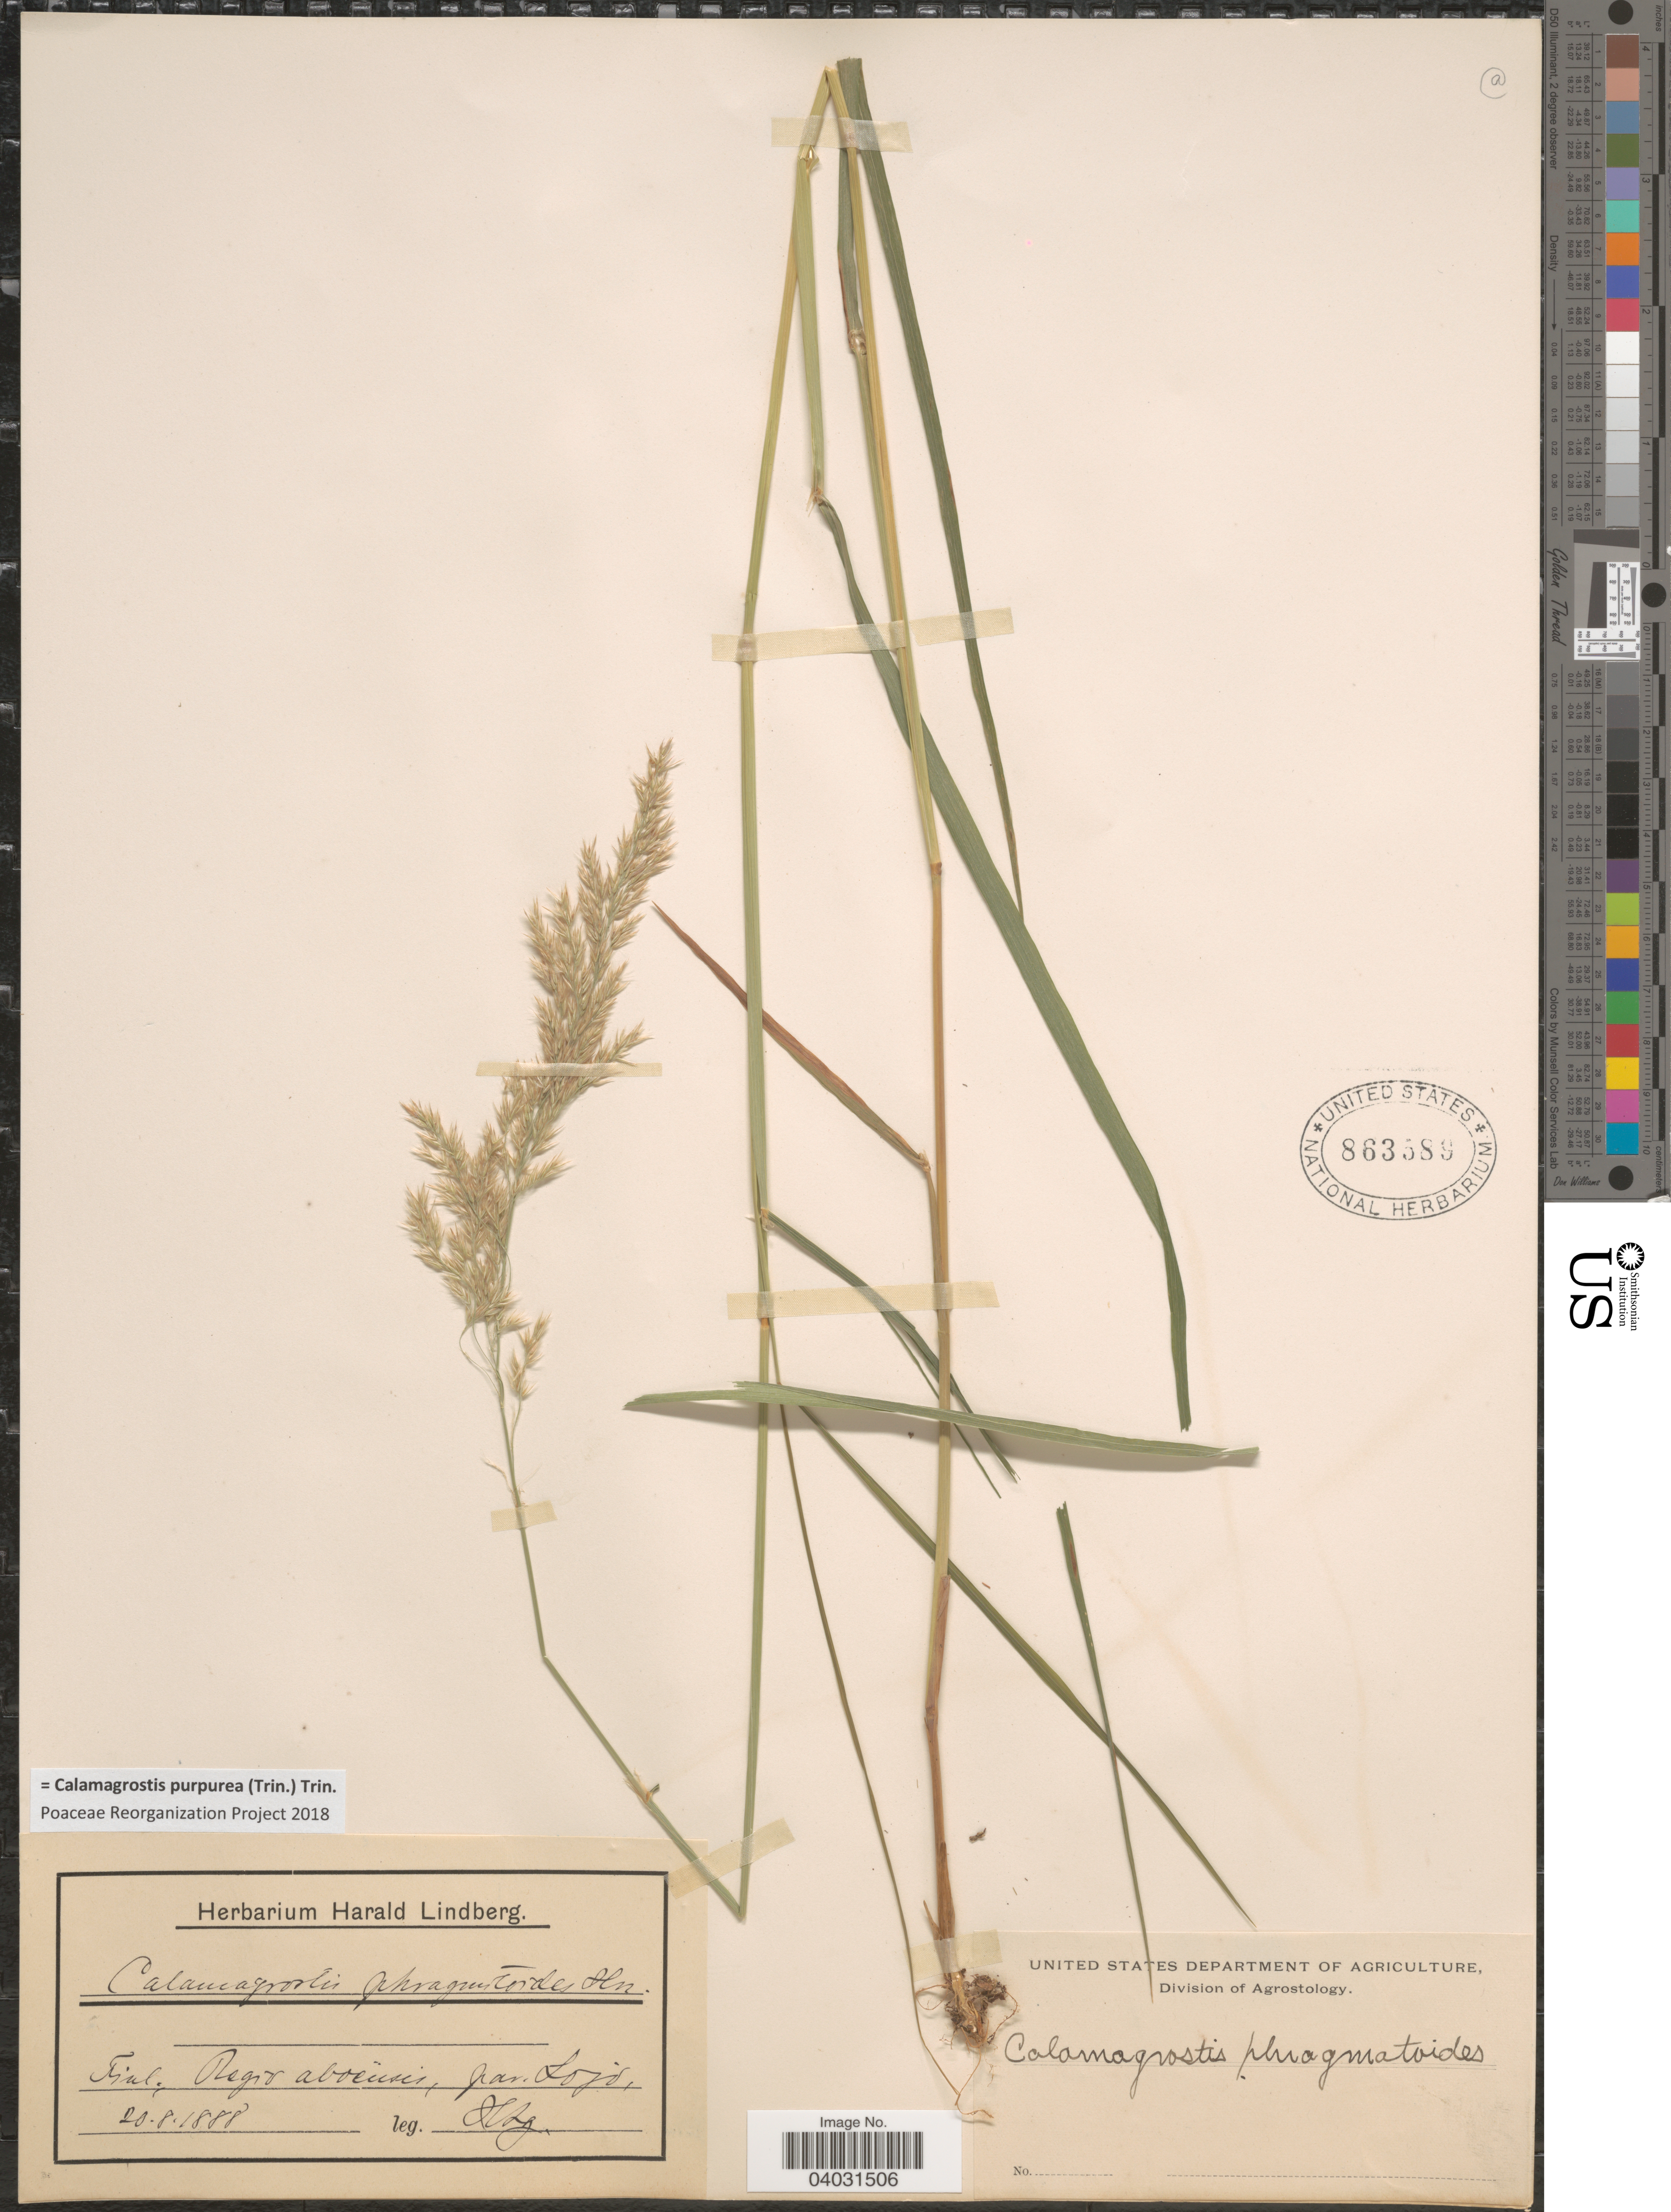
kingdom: Plantae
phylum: Tracheophyta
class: Liliopsida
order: Poales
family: Poaceae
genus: Calamagrostis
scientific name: Calamagrostis purpurea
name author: (Trin.) Trin.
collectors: H. Lindberg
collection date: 1888-08-20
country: Finland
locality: Finl., Regio aboënsis, par. Lojo.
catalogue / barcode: US 863589